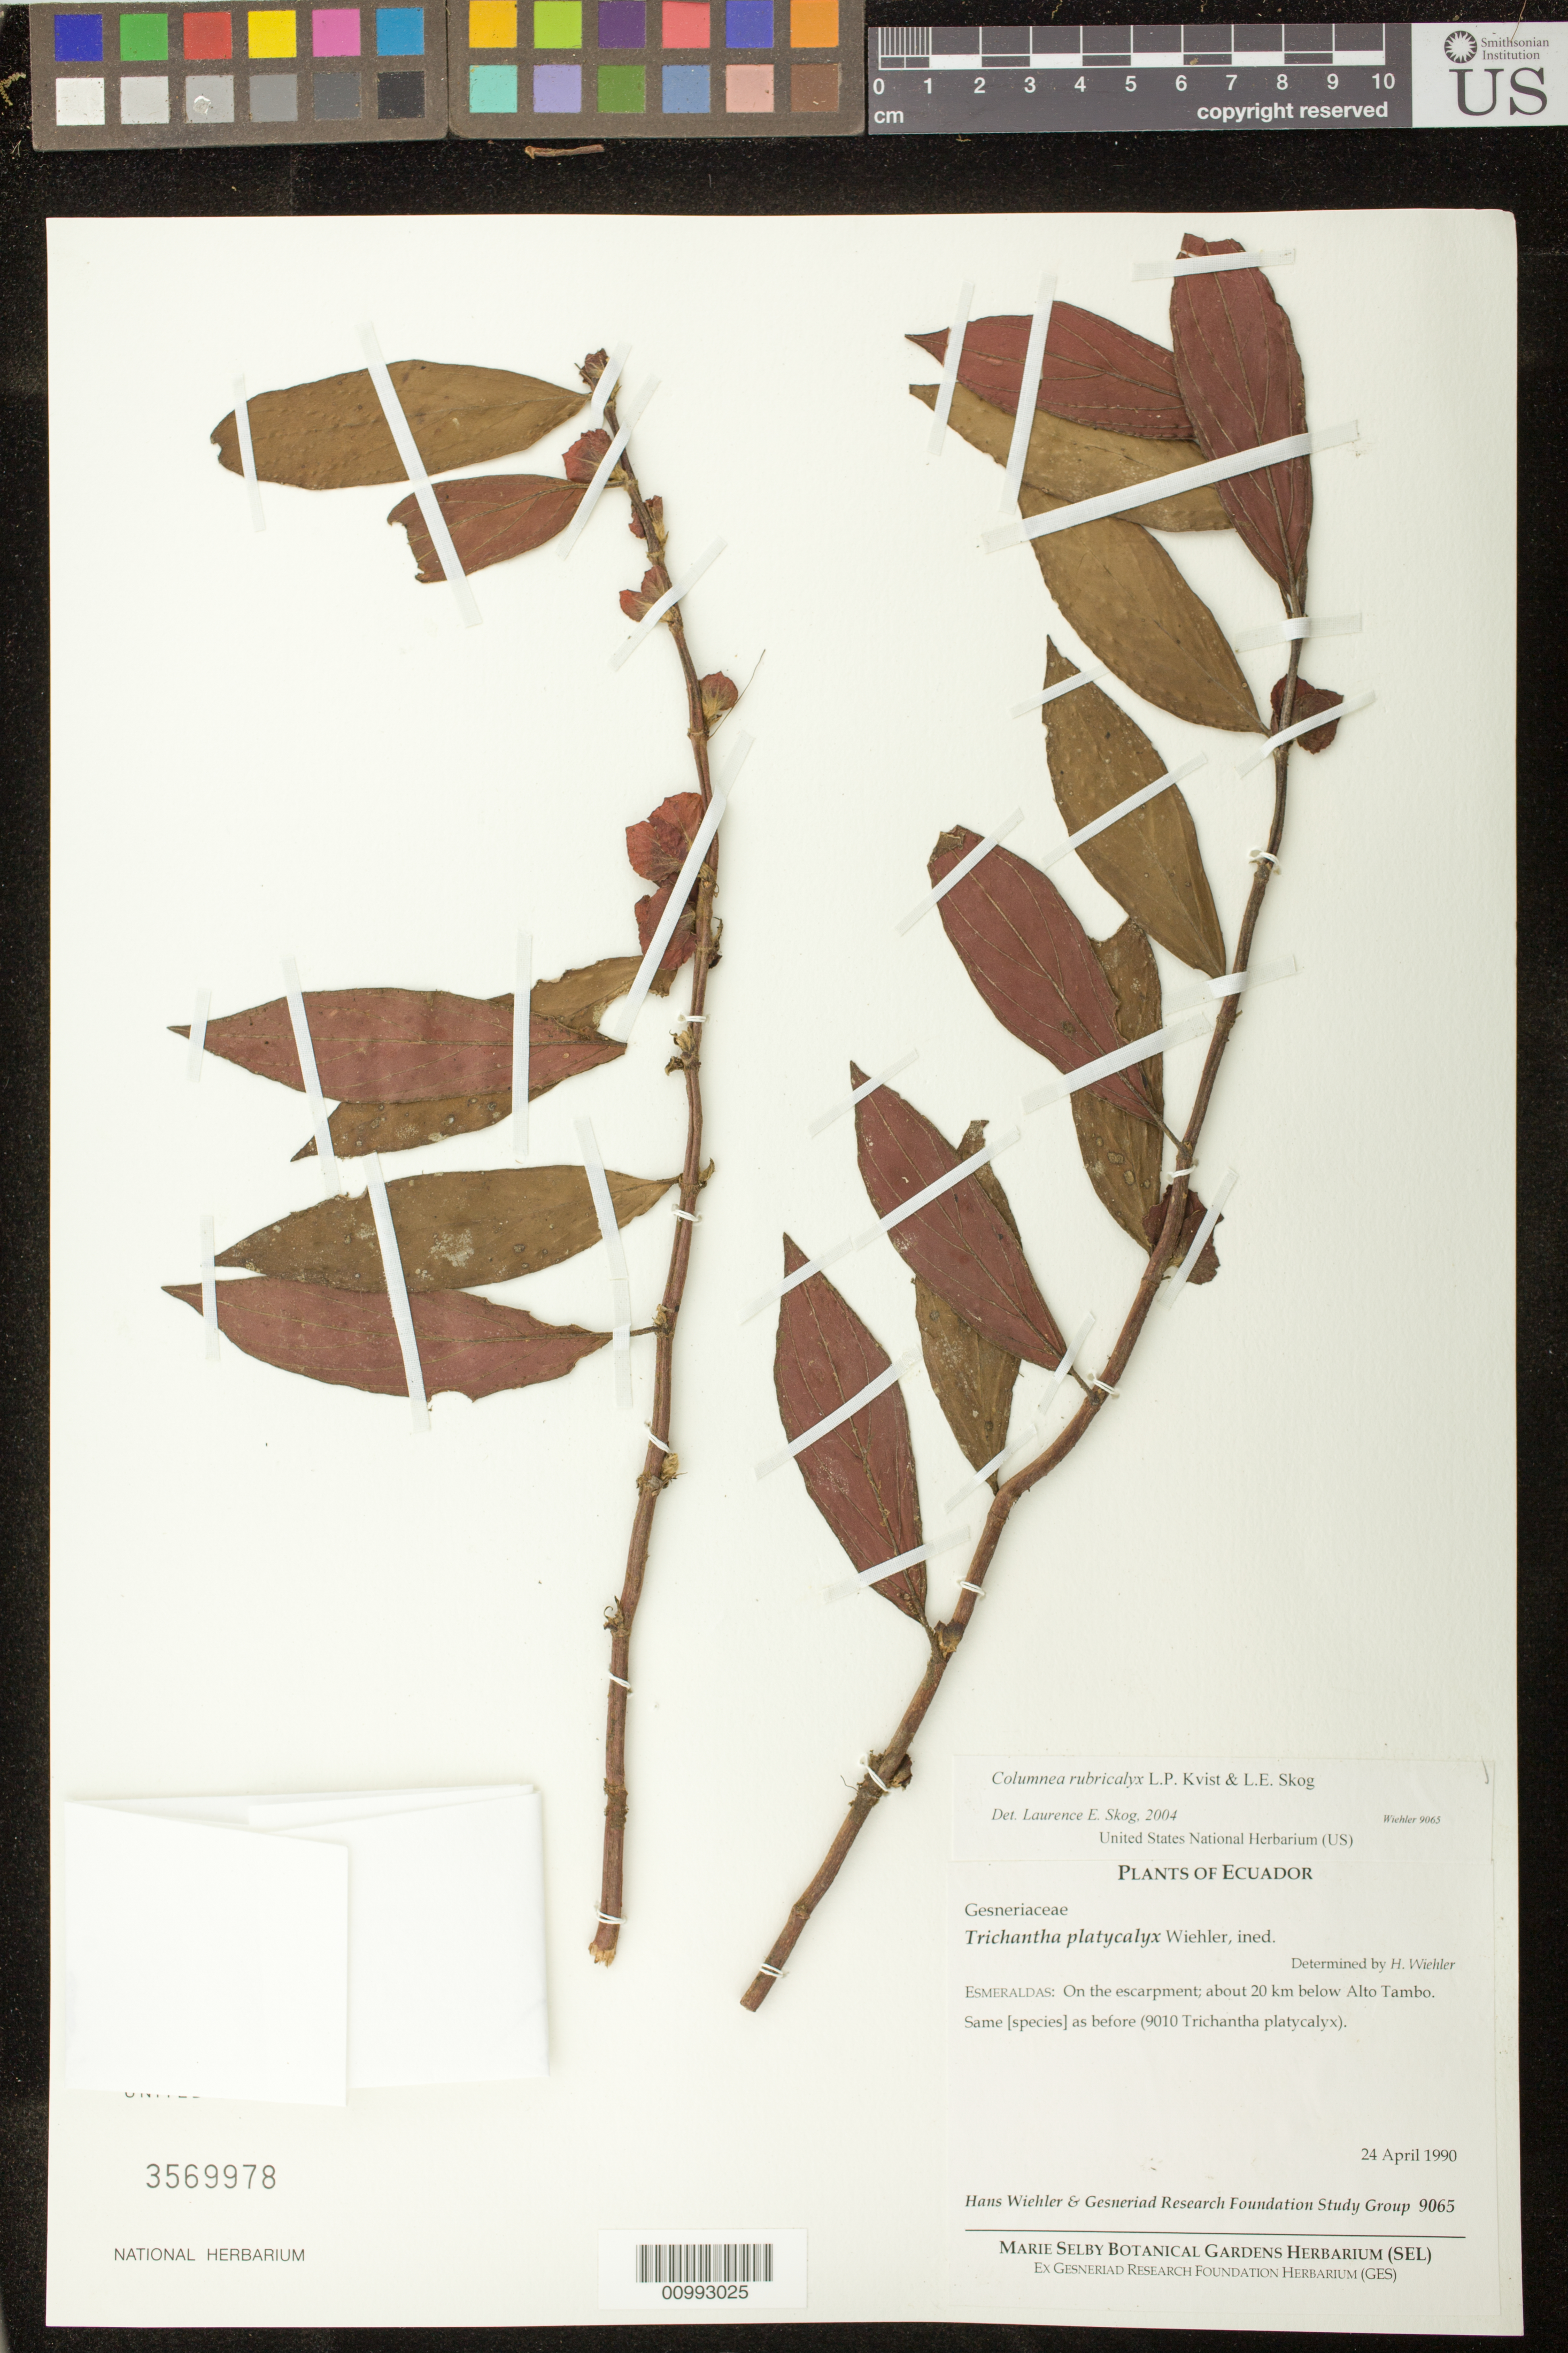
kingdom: Plantae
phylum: Tracheophyta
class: Magnoliopsida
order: Lamiales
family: Gesneriaceae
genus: Columnea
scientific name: Columnea rubricalyx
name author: L.P. Kvist & L.E. Skog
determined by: Skog, Laurence E.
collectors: H. J. Wiehler & GRF Study Group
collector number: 9065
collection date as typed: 24 Apr 1990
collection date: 1990-04-24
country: Ecuador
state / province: Esmeraldas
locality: Esmeraldas: on the escarpment; about 20 km below Alto Tambo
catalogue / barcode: US 3569978